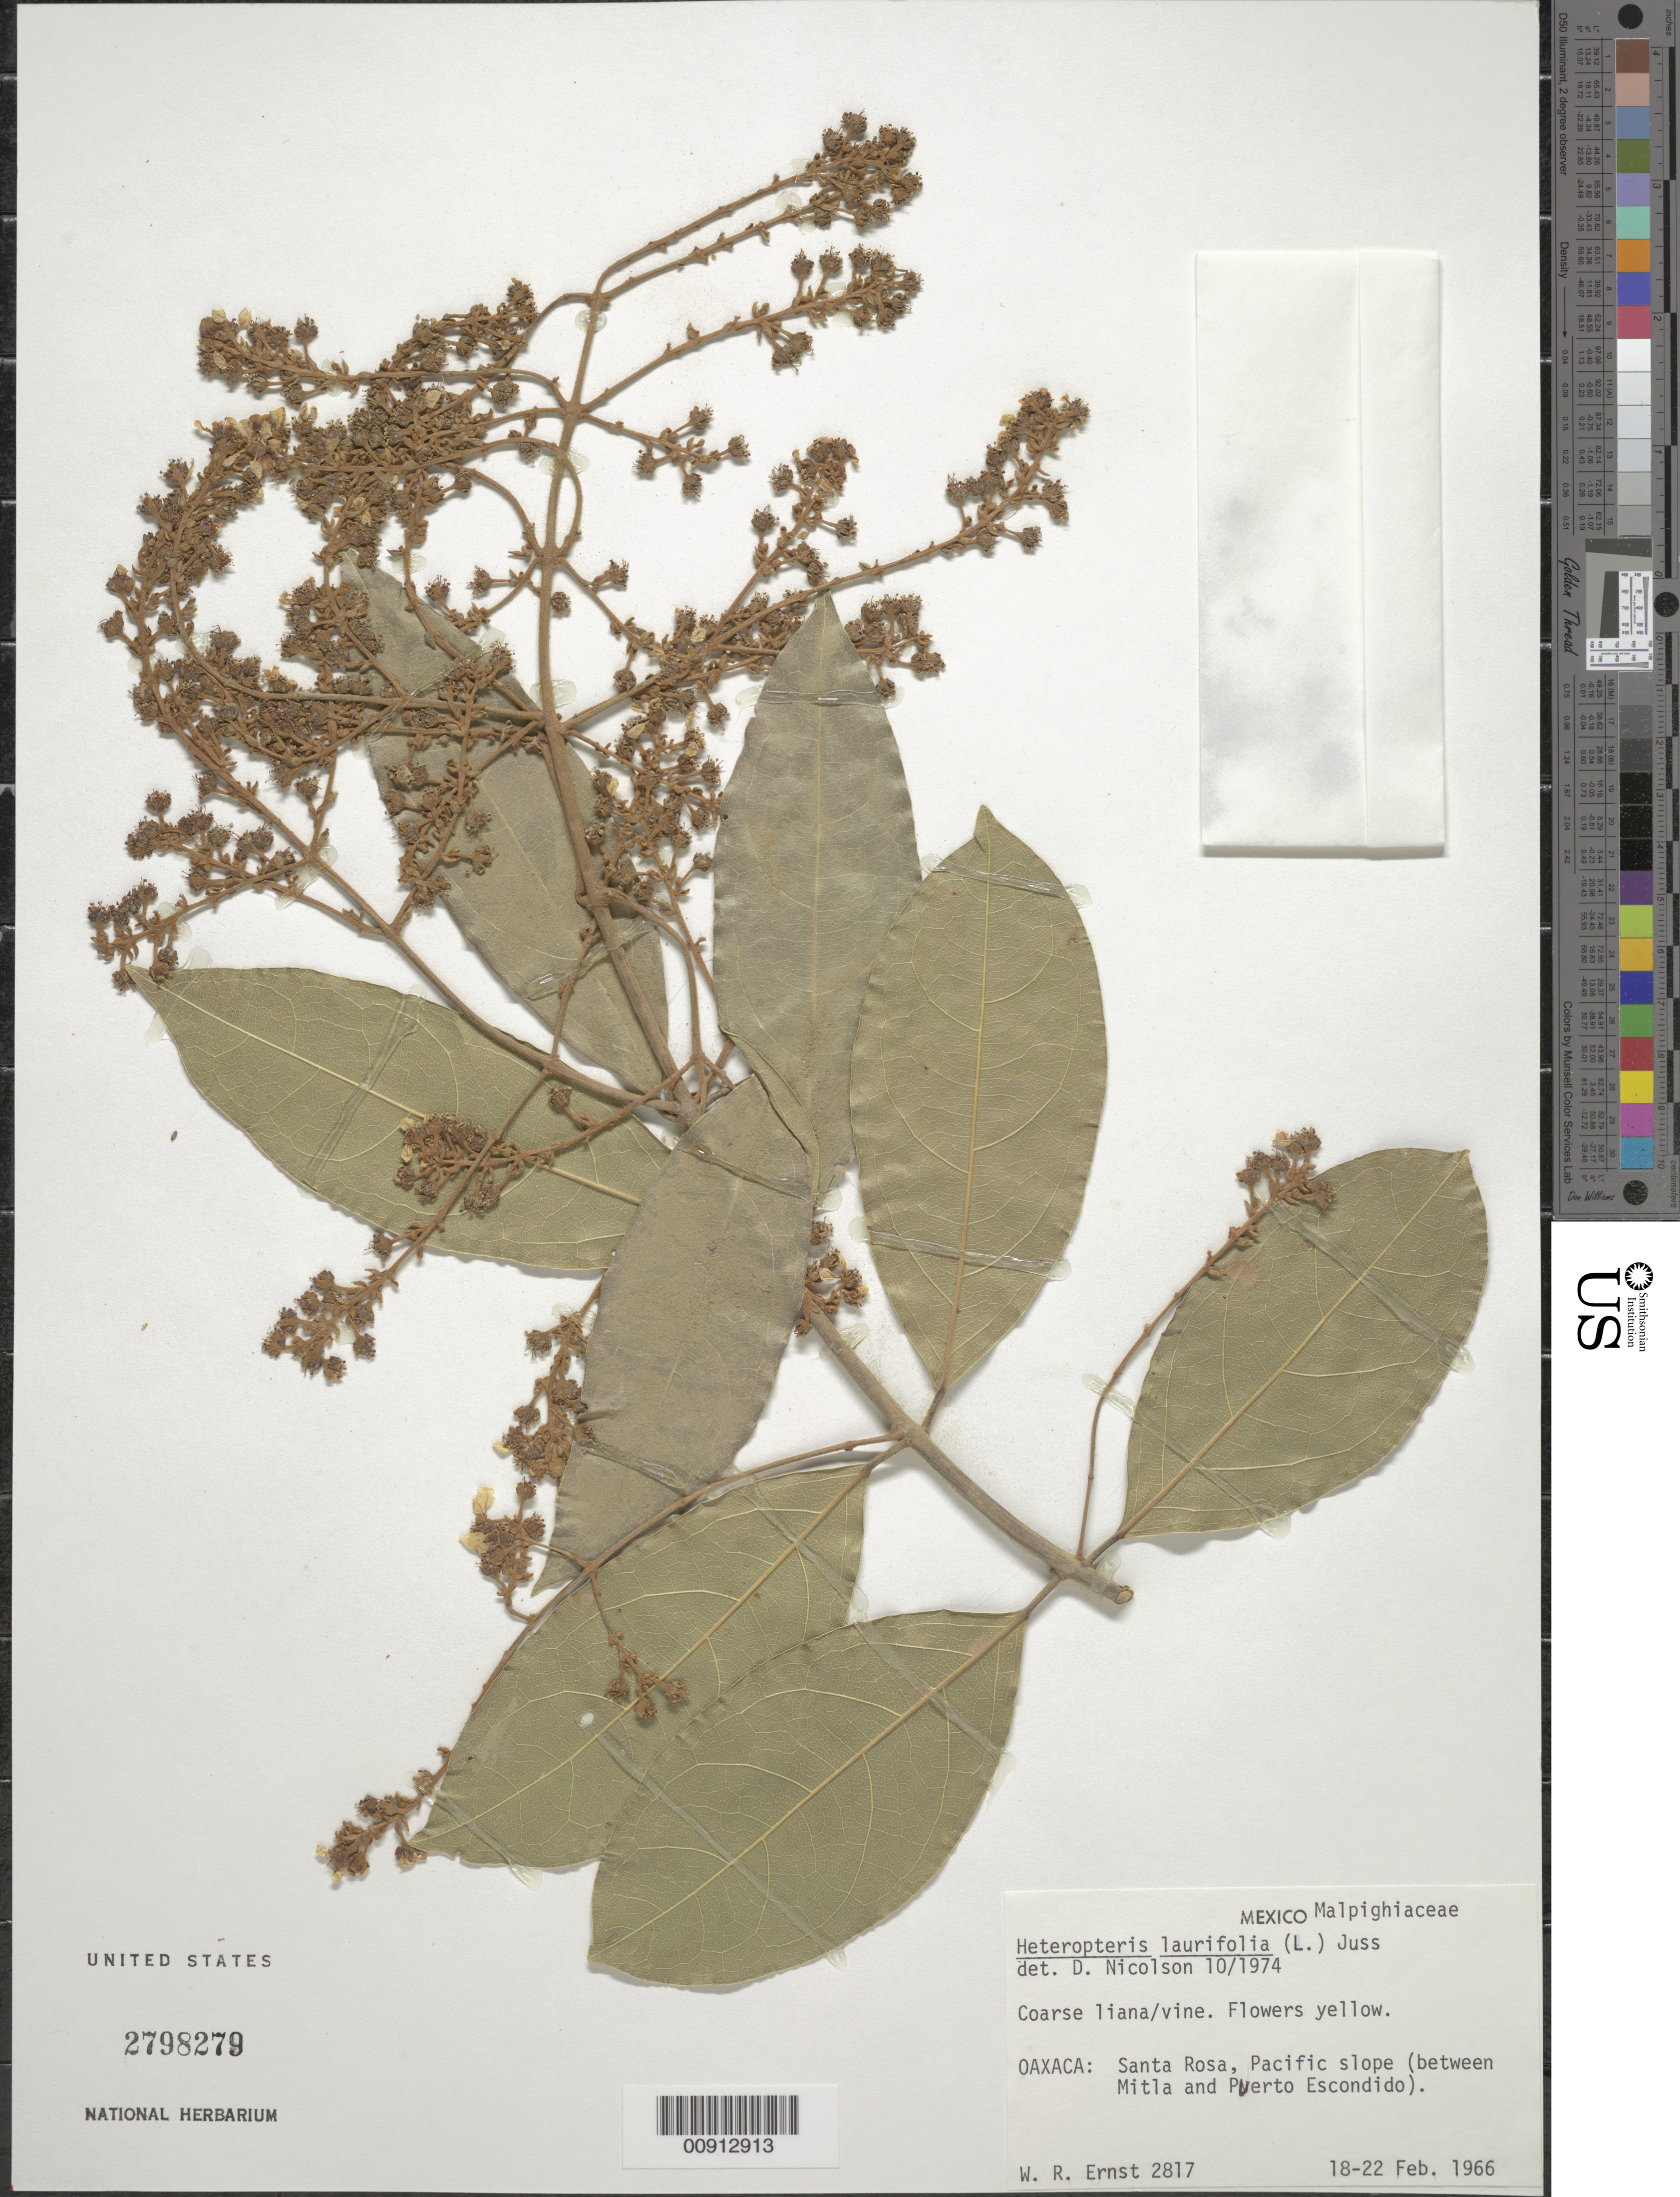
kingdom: Plantae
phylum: Tracheophyta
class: Magnoliopsida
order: Malpighiales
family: Malpighiaceae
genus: Heteropterys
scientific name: Heteropterys laurifolia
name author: (L.) A. Juss.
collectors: W. R. Ernst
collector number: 2817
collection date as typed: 18 Feb 1966 to 22 Feb 1966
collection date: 1966-02-18/1966-02-22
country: Mexico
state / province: Oaxaca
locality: Oaxaca: Santa Rosa, Pacific slope (between Mitla and Puerto Escondico).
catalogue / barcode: US 2798279